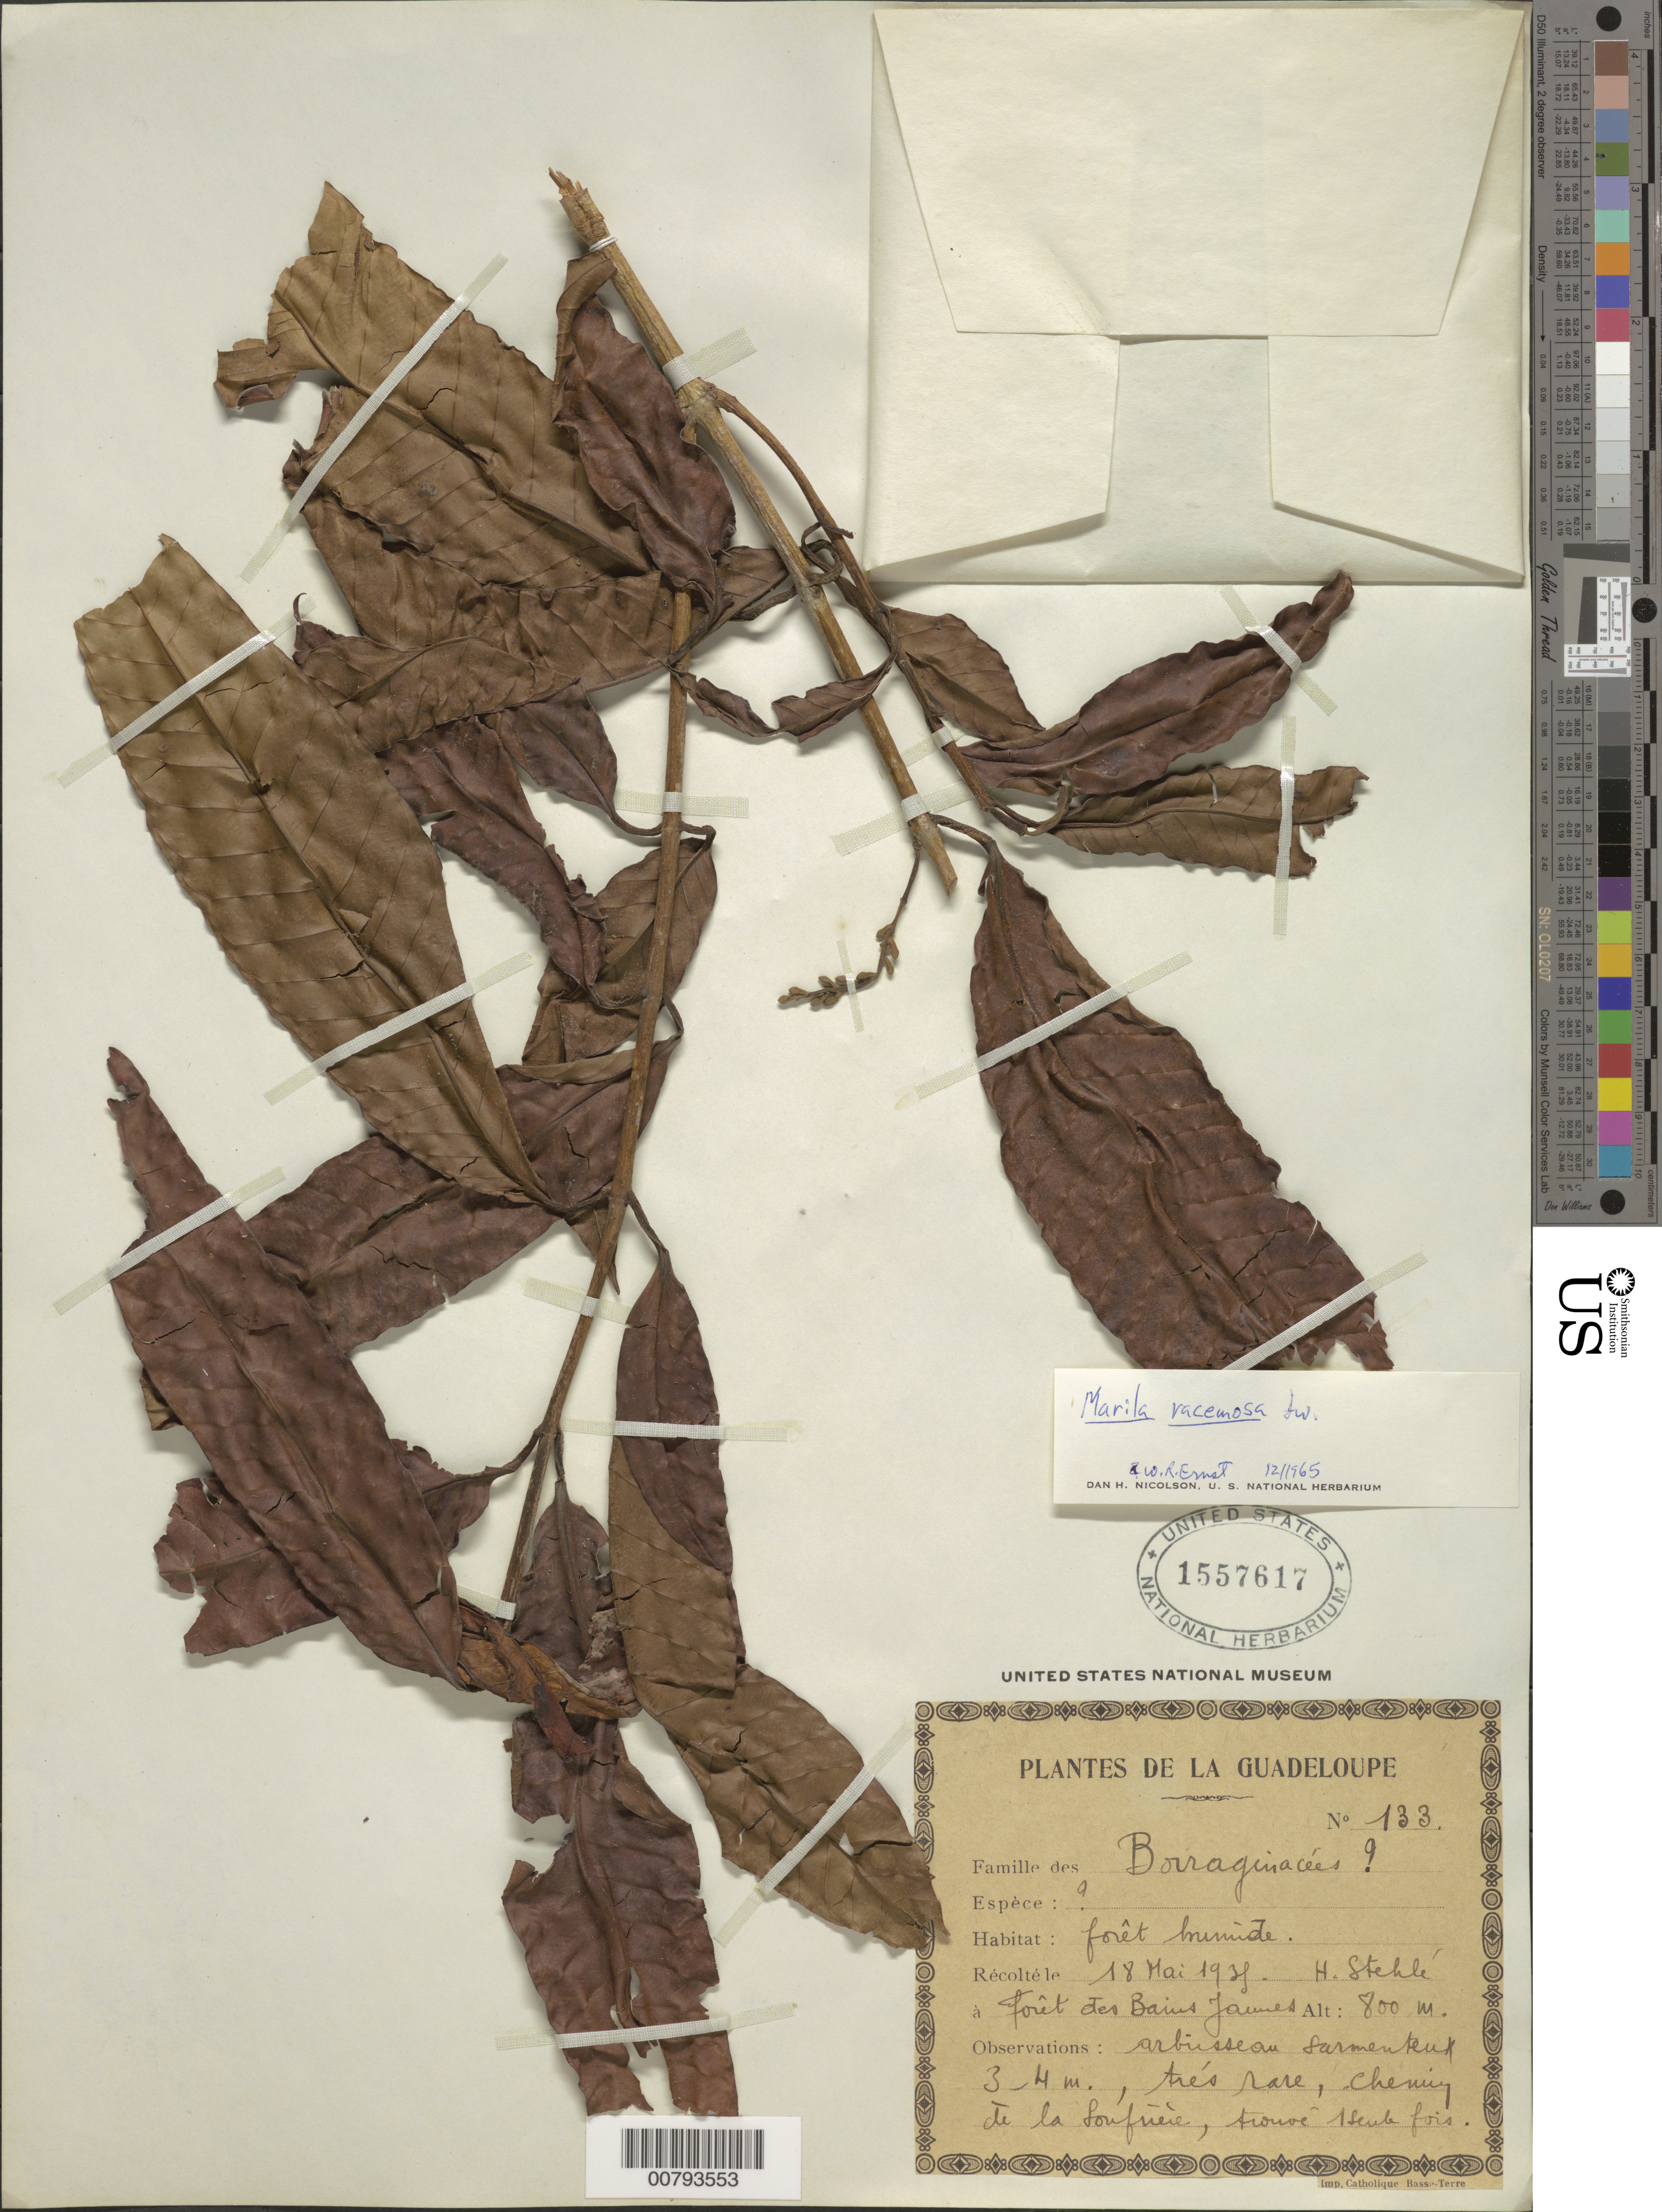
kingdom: Plantae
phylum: Tracheophyta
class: Magnoliopsida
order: Malpighiales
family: Calophyllaceae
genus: Marila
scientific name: Marila racemosa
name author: Sw.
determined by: Nicolson, D. H.; Ernst, W. R.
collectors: H. Stehlé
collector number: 133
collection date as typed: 18 May 1938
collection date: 1938-05-18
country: Guadeloupe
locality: Forêt des Bains Jaunes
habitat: Rainforest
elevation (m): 800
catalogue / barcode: US 1557617